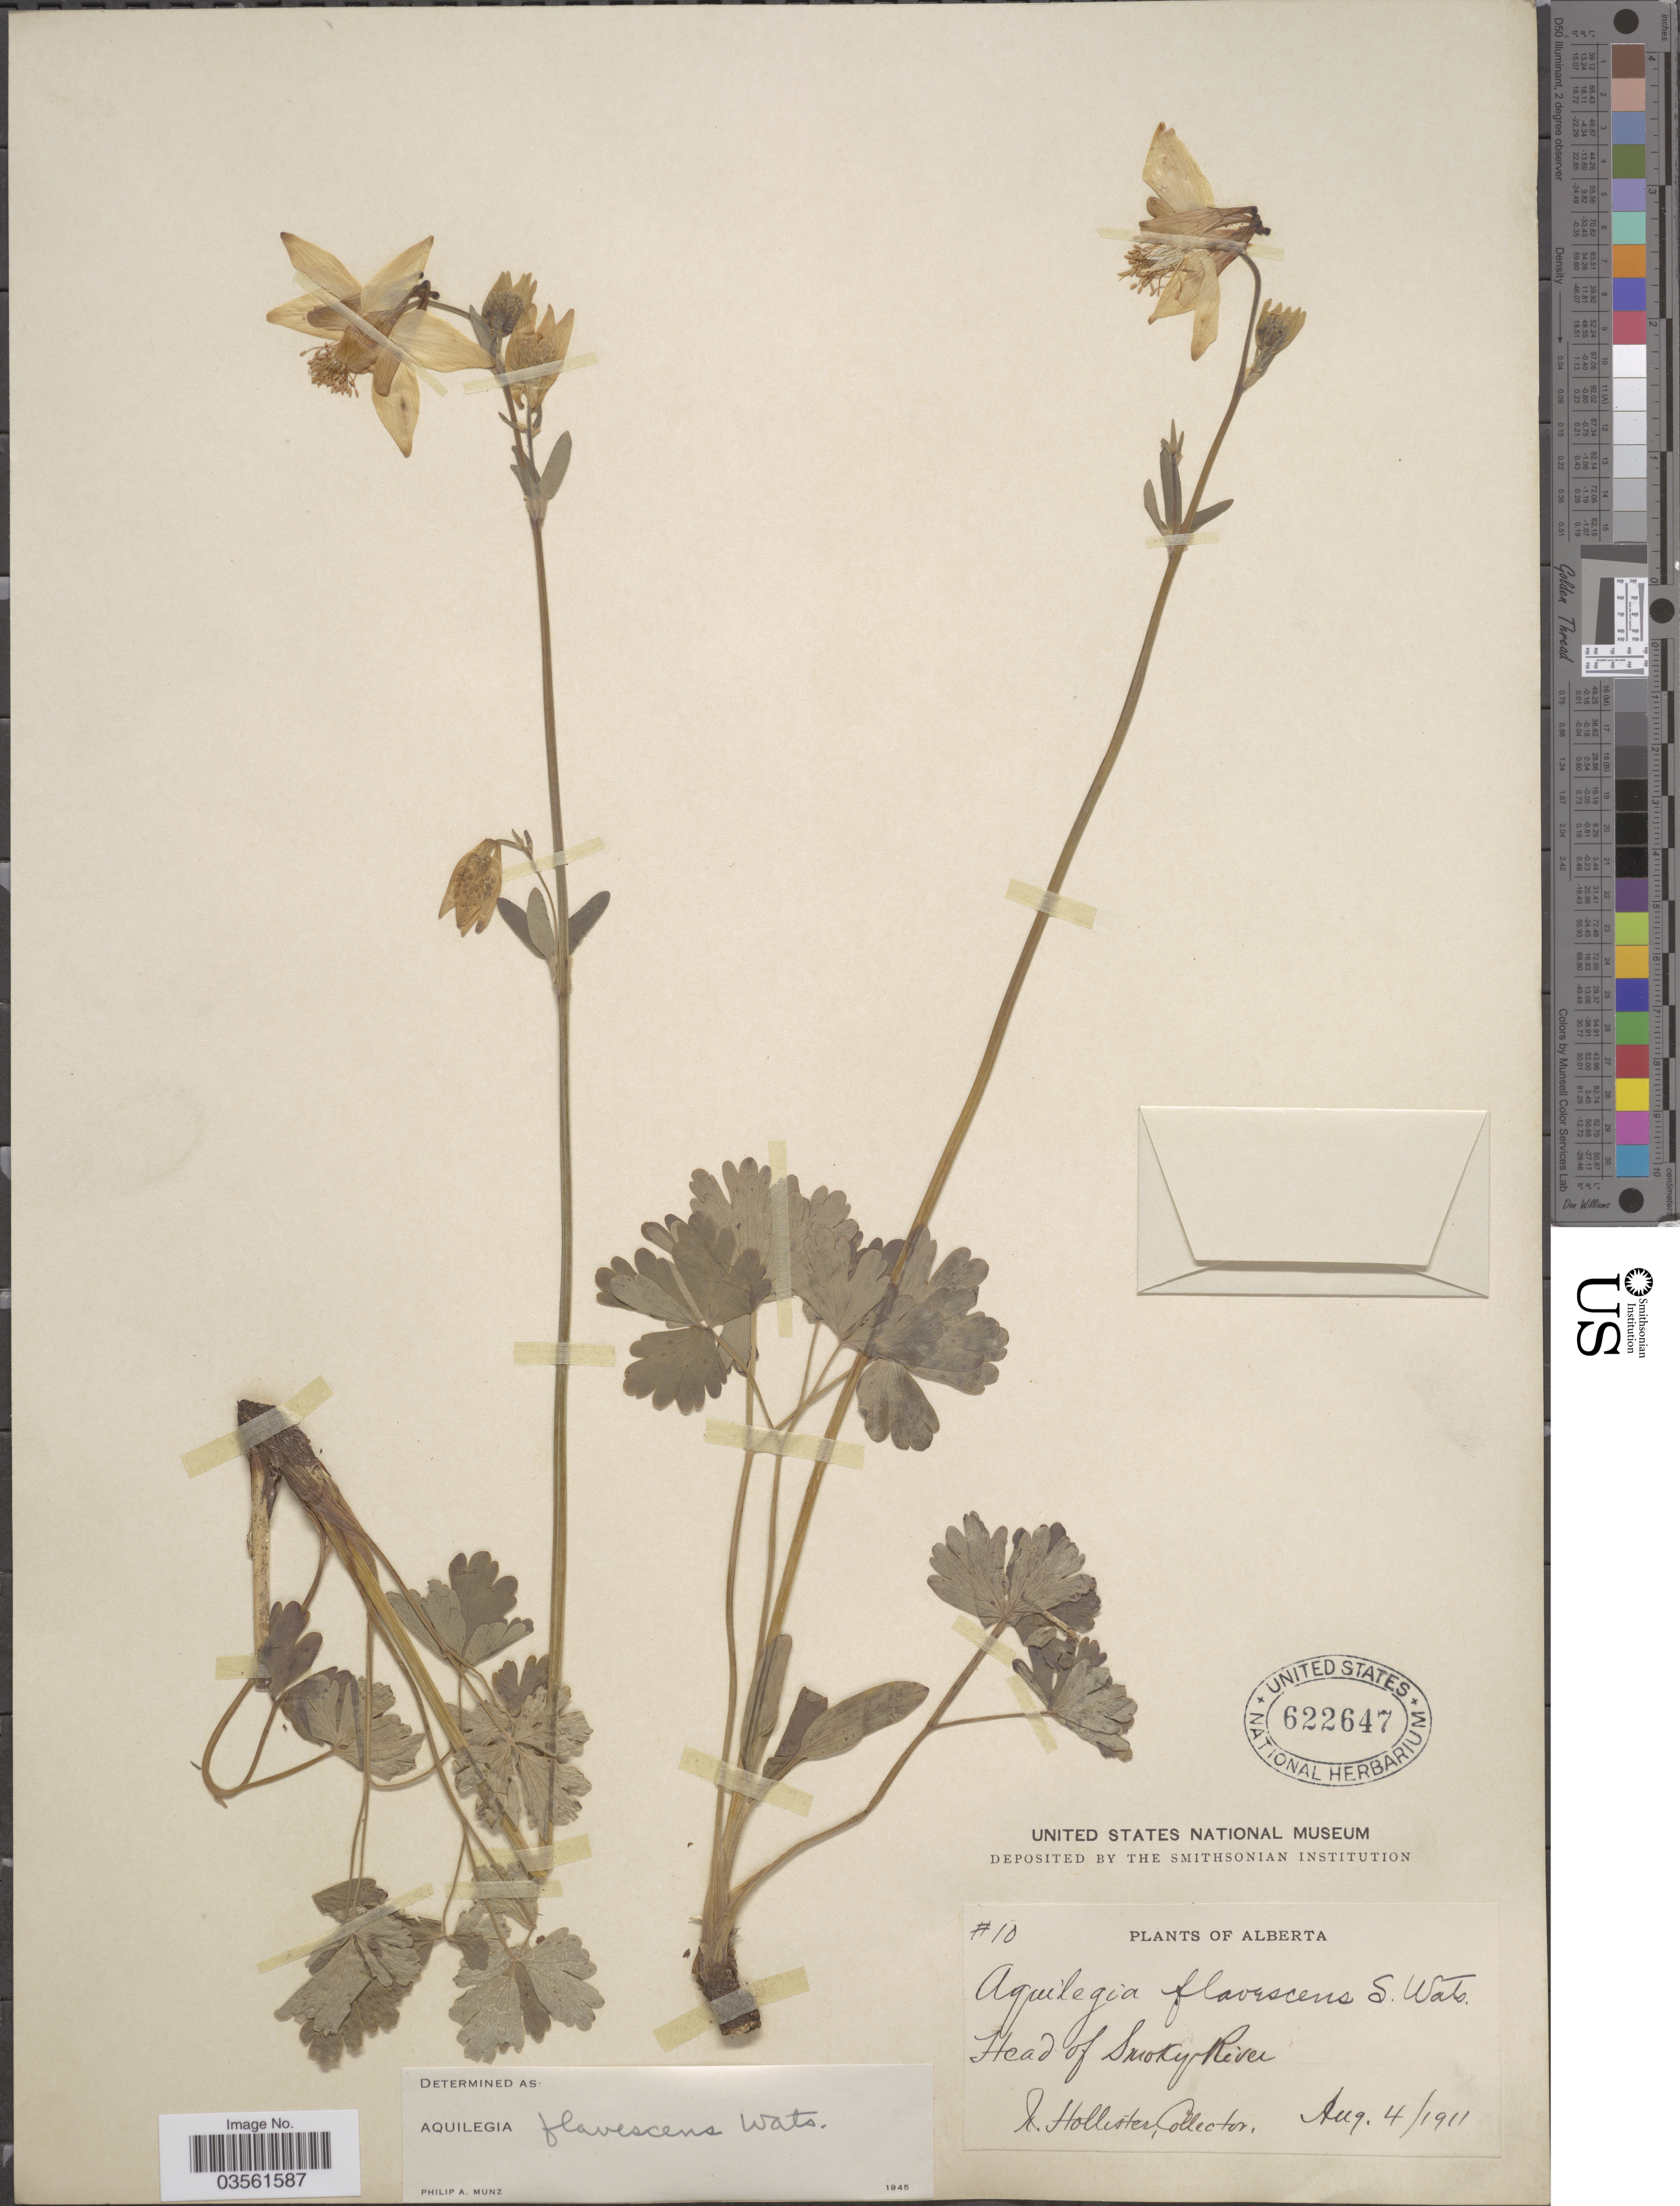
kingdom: Plantae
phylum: Tracheophyta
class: Magnoliopsida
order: Ranunculales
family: Ranunculaceae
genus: Aquilegia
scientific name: Aquilegia flavescens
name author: S. Watson in C. King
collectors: N. Hollister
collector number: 10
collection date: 1911-08-04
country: Canada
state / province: Alberta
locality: Head of Smoky River.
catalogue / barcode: US 622647